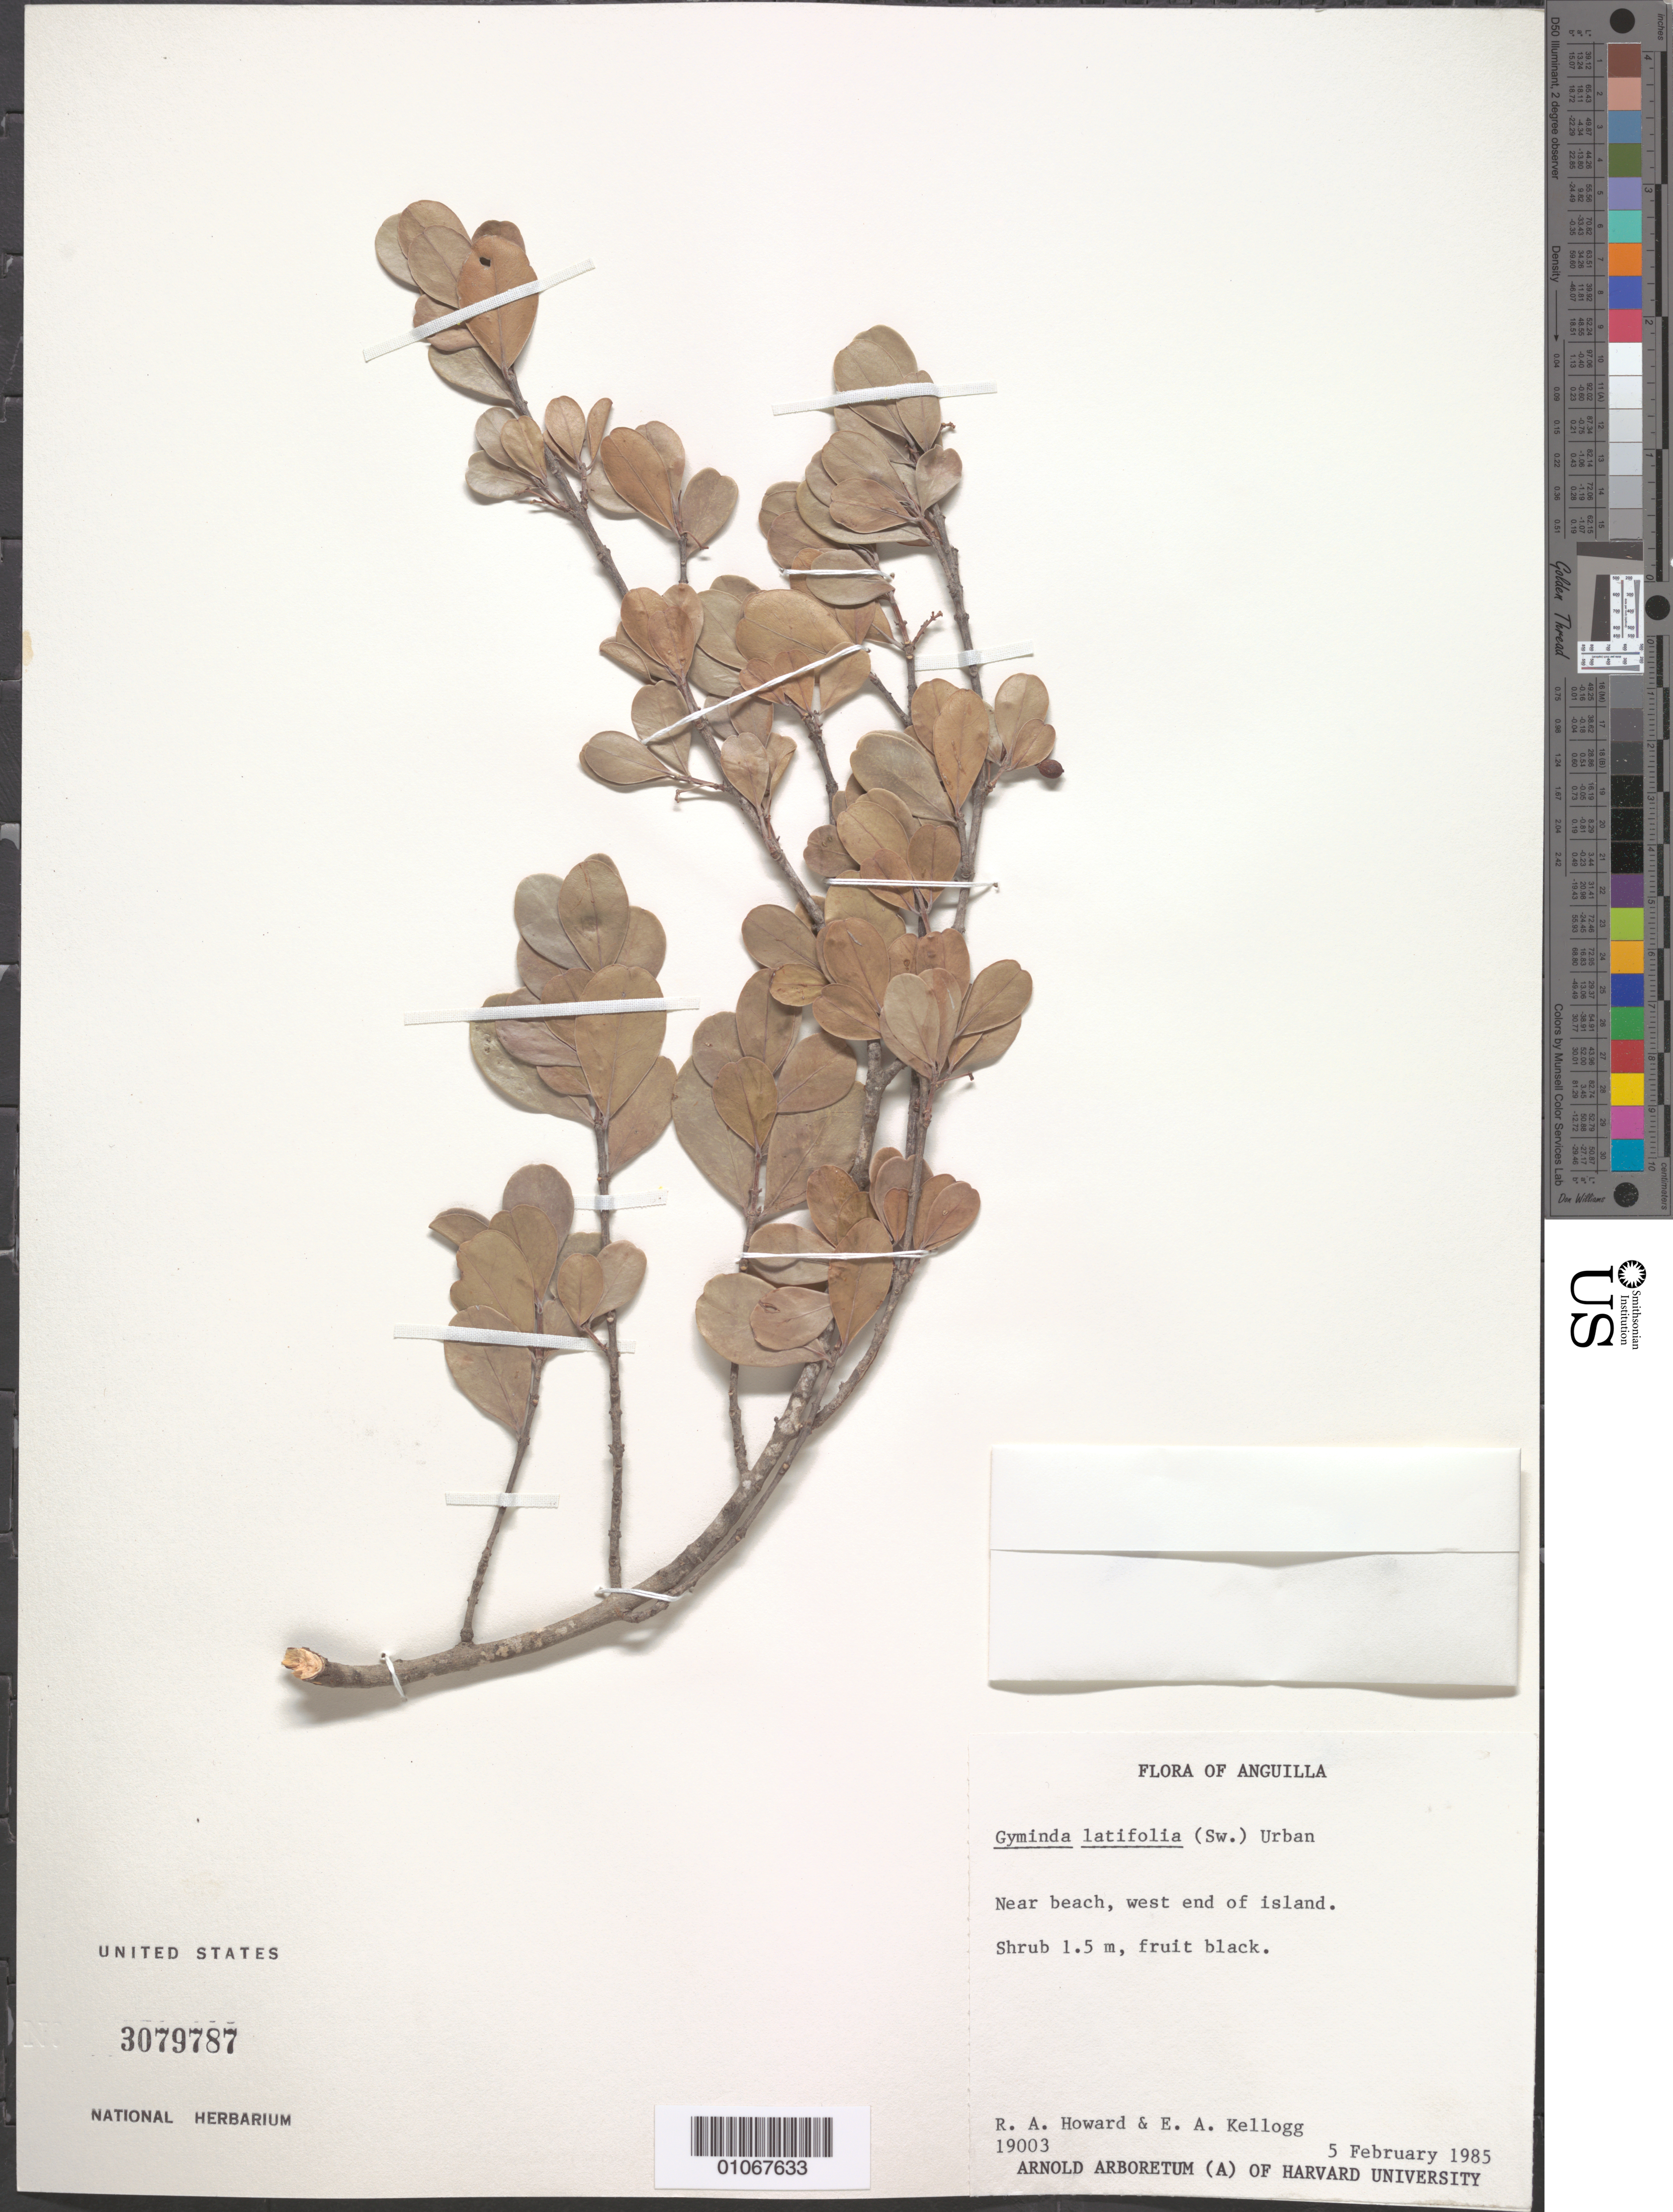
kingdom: Plantae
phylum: Tracheophyta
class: Magnoliopsida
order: Celastrales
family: Celastraceae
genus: Gyminda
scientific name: Gyminda latifolia subsp. latifolia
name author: (Sw.) Urb.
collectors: R. A. Howard & E. A. Kellogg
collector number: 19003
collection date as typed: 05 Feb 1985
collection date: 1985-02-05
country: Anguilla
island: Anguilla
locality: Near beach, west end of island.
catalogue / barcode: US 3079787